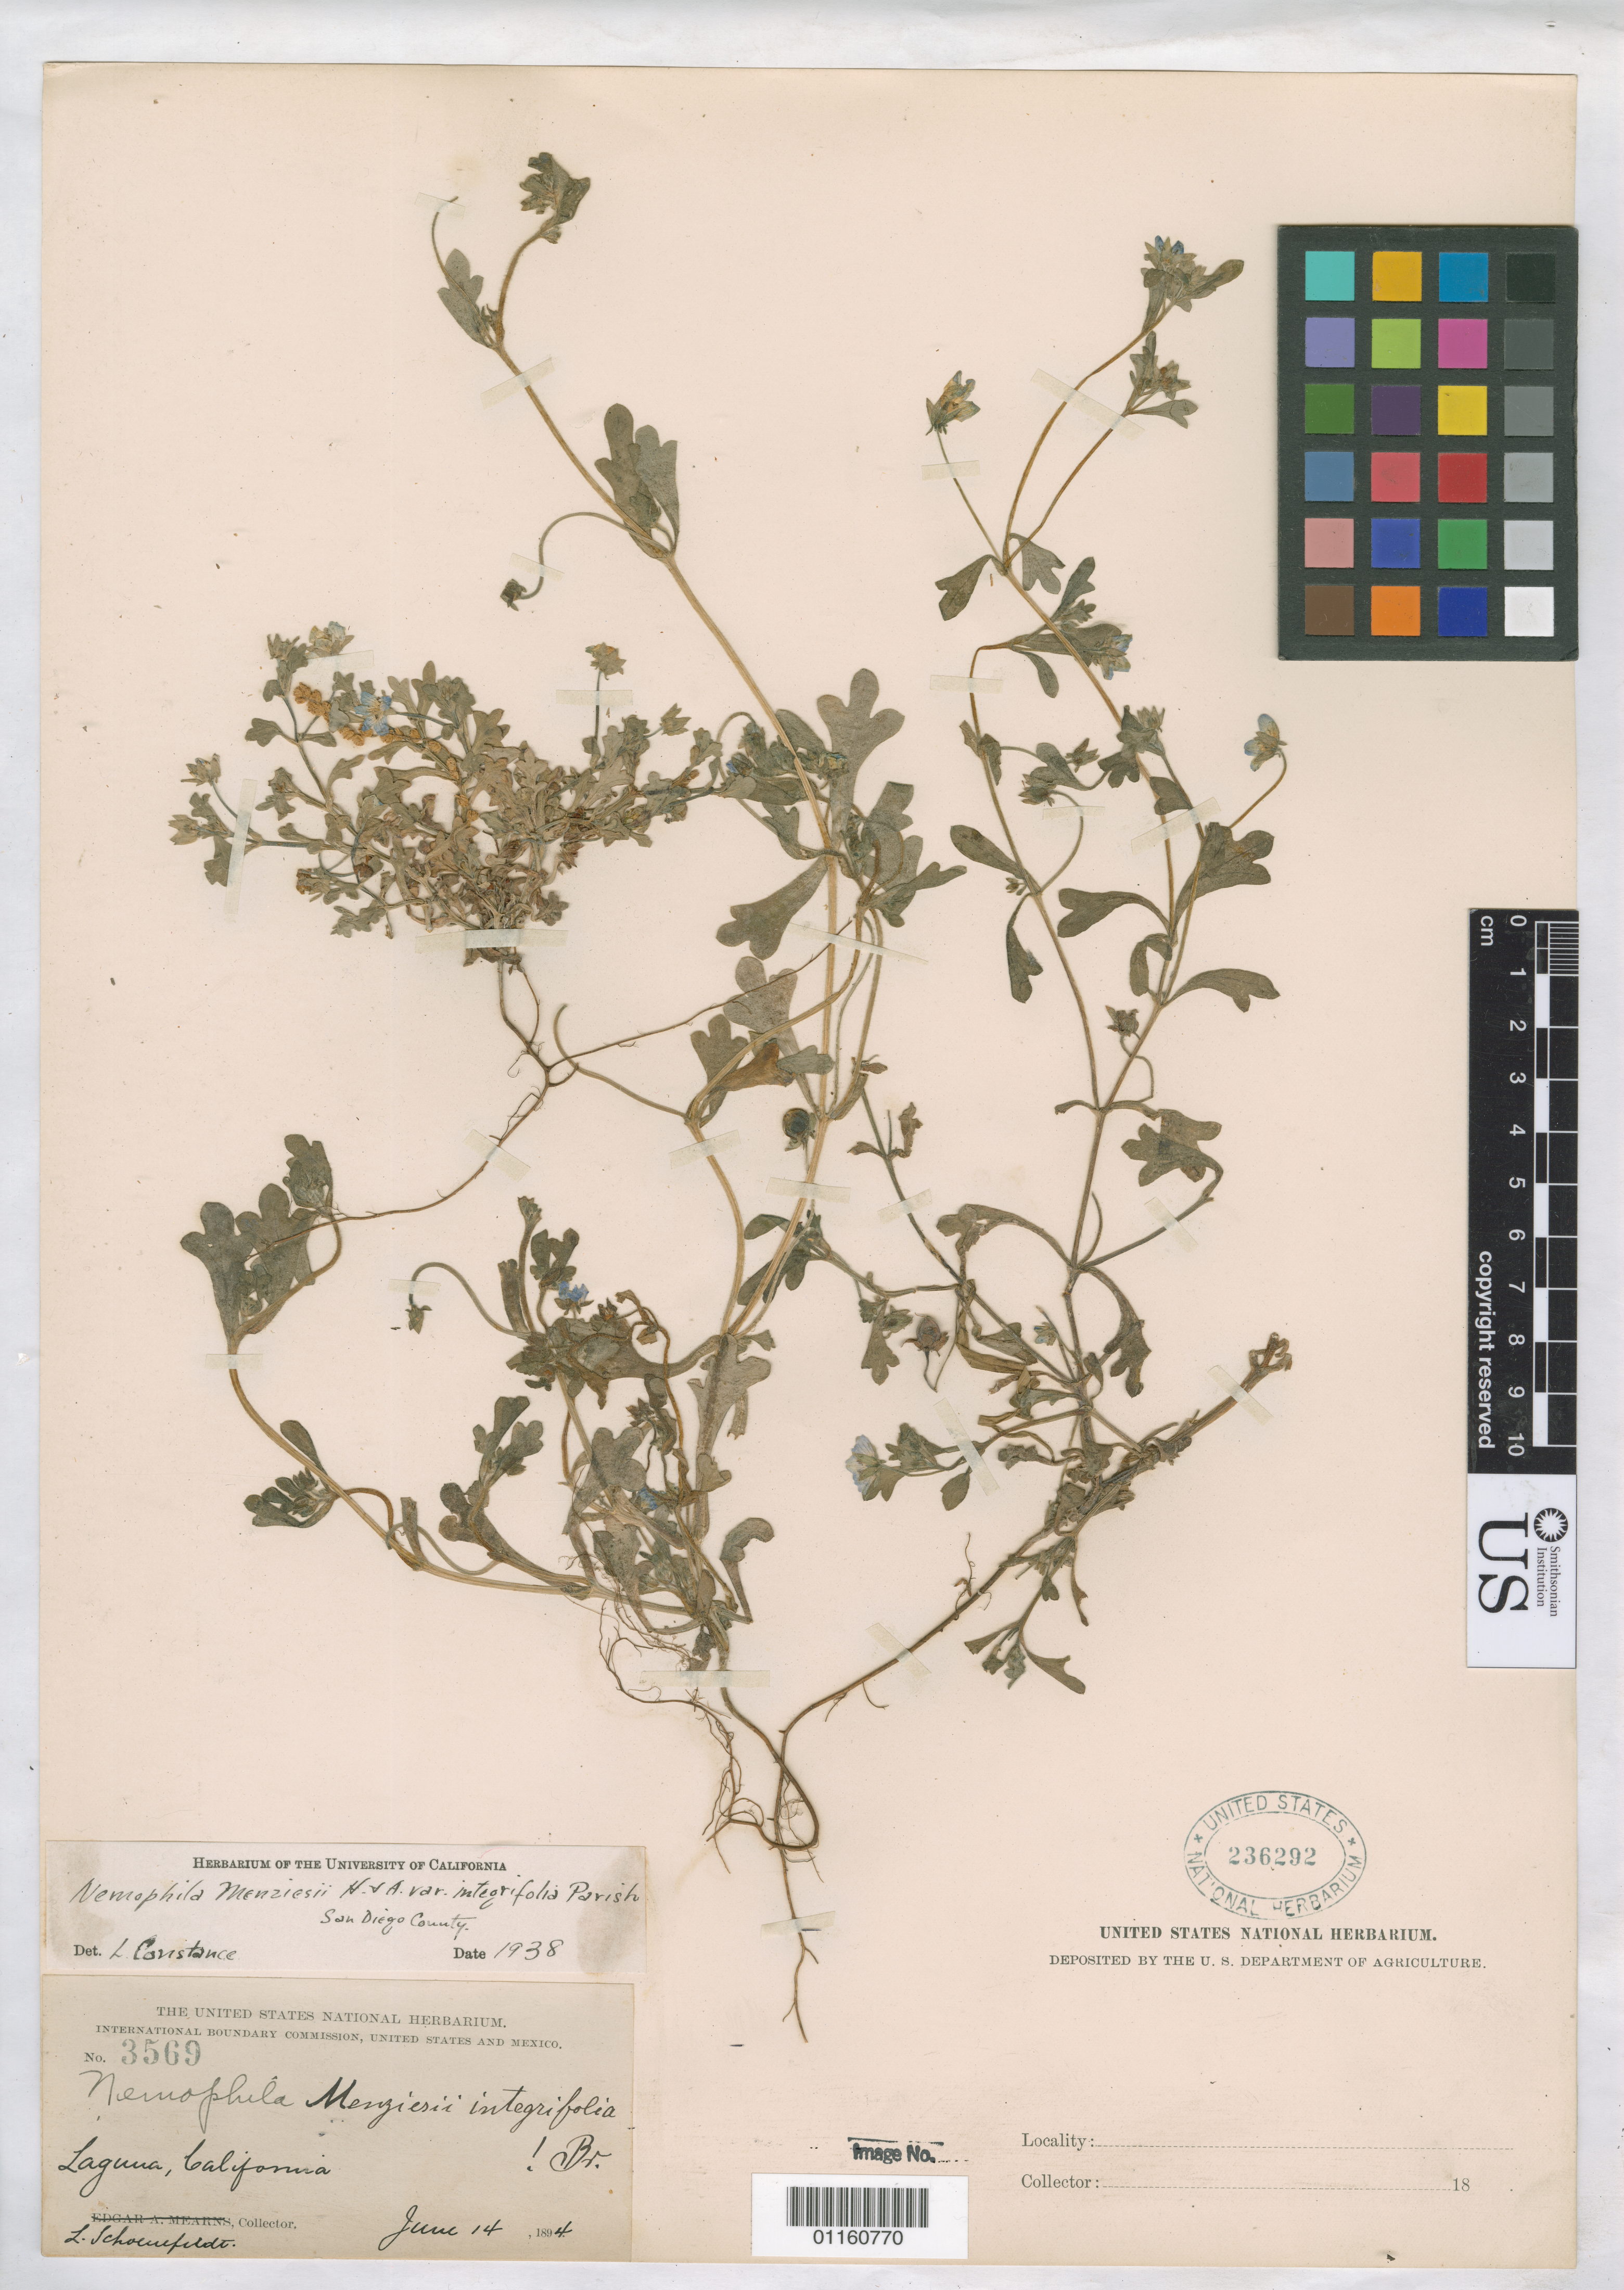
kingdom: Plantae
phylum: Tracheophyta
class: Magnoliopsida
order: Boraginales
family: Hydrophyllaceae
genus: Nemophila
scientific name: Nemophila menziesii var. integrifolia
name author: Hook. & Arn.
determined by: Constance, L., (UC), University of California Berkeley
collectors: L. Schounfeldt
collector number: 3569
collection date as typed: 14 Jun 1894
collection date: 1894-06-14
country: United States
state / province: California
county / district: Orange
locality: Laguna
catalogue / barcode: US 236292